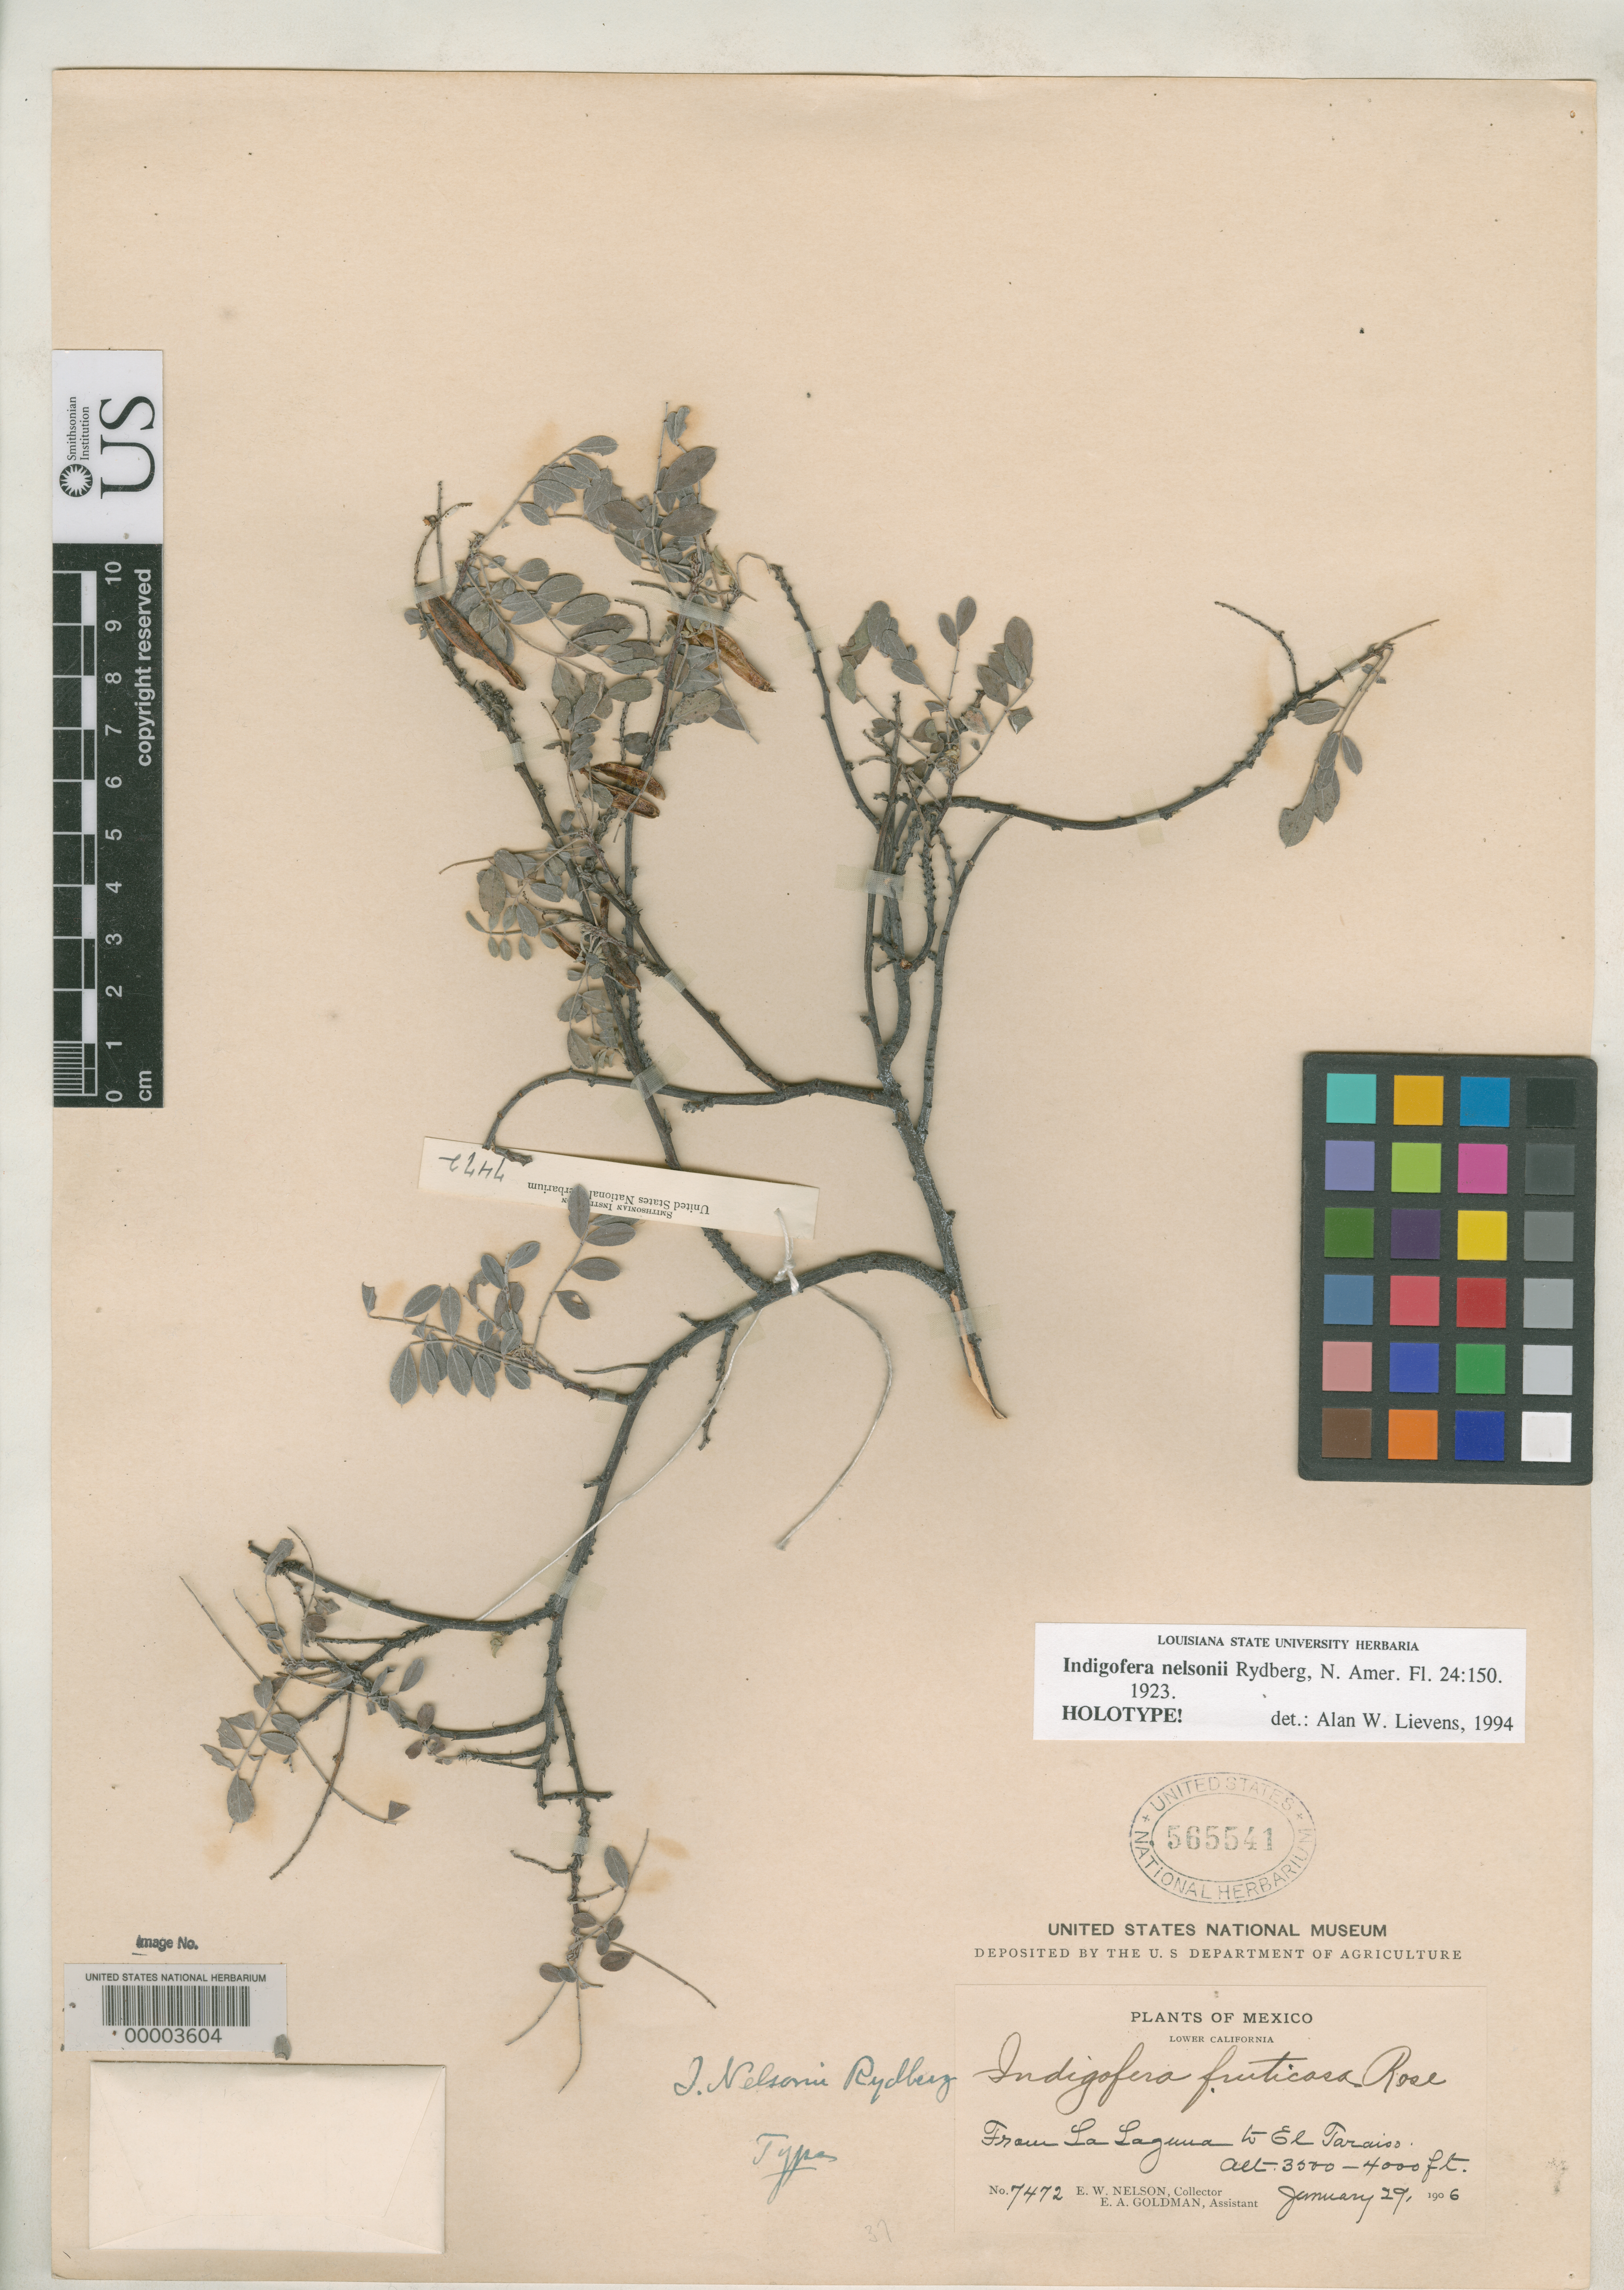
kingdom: Plantae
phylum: Tracheophyta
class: Magnoliopsida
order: Fabales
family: Fabaceae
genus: Indigofera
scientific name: Indigofera nelsonii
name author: Rydb.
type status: Holotype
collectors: E. W. Nelson & E. A. Goldman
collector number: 7472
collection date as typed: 29 Jan 1906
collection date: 1906-01-29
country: Mexico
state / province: Baja California Sur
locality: Between La Laguna and El Taraiso.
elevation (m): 1067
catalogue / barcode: US 565541